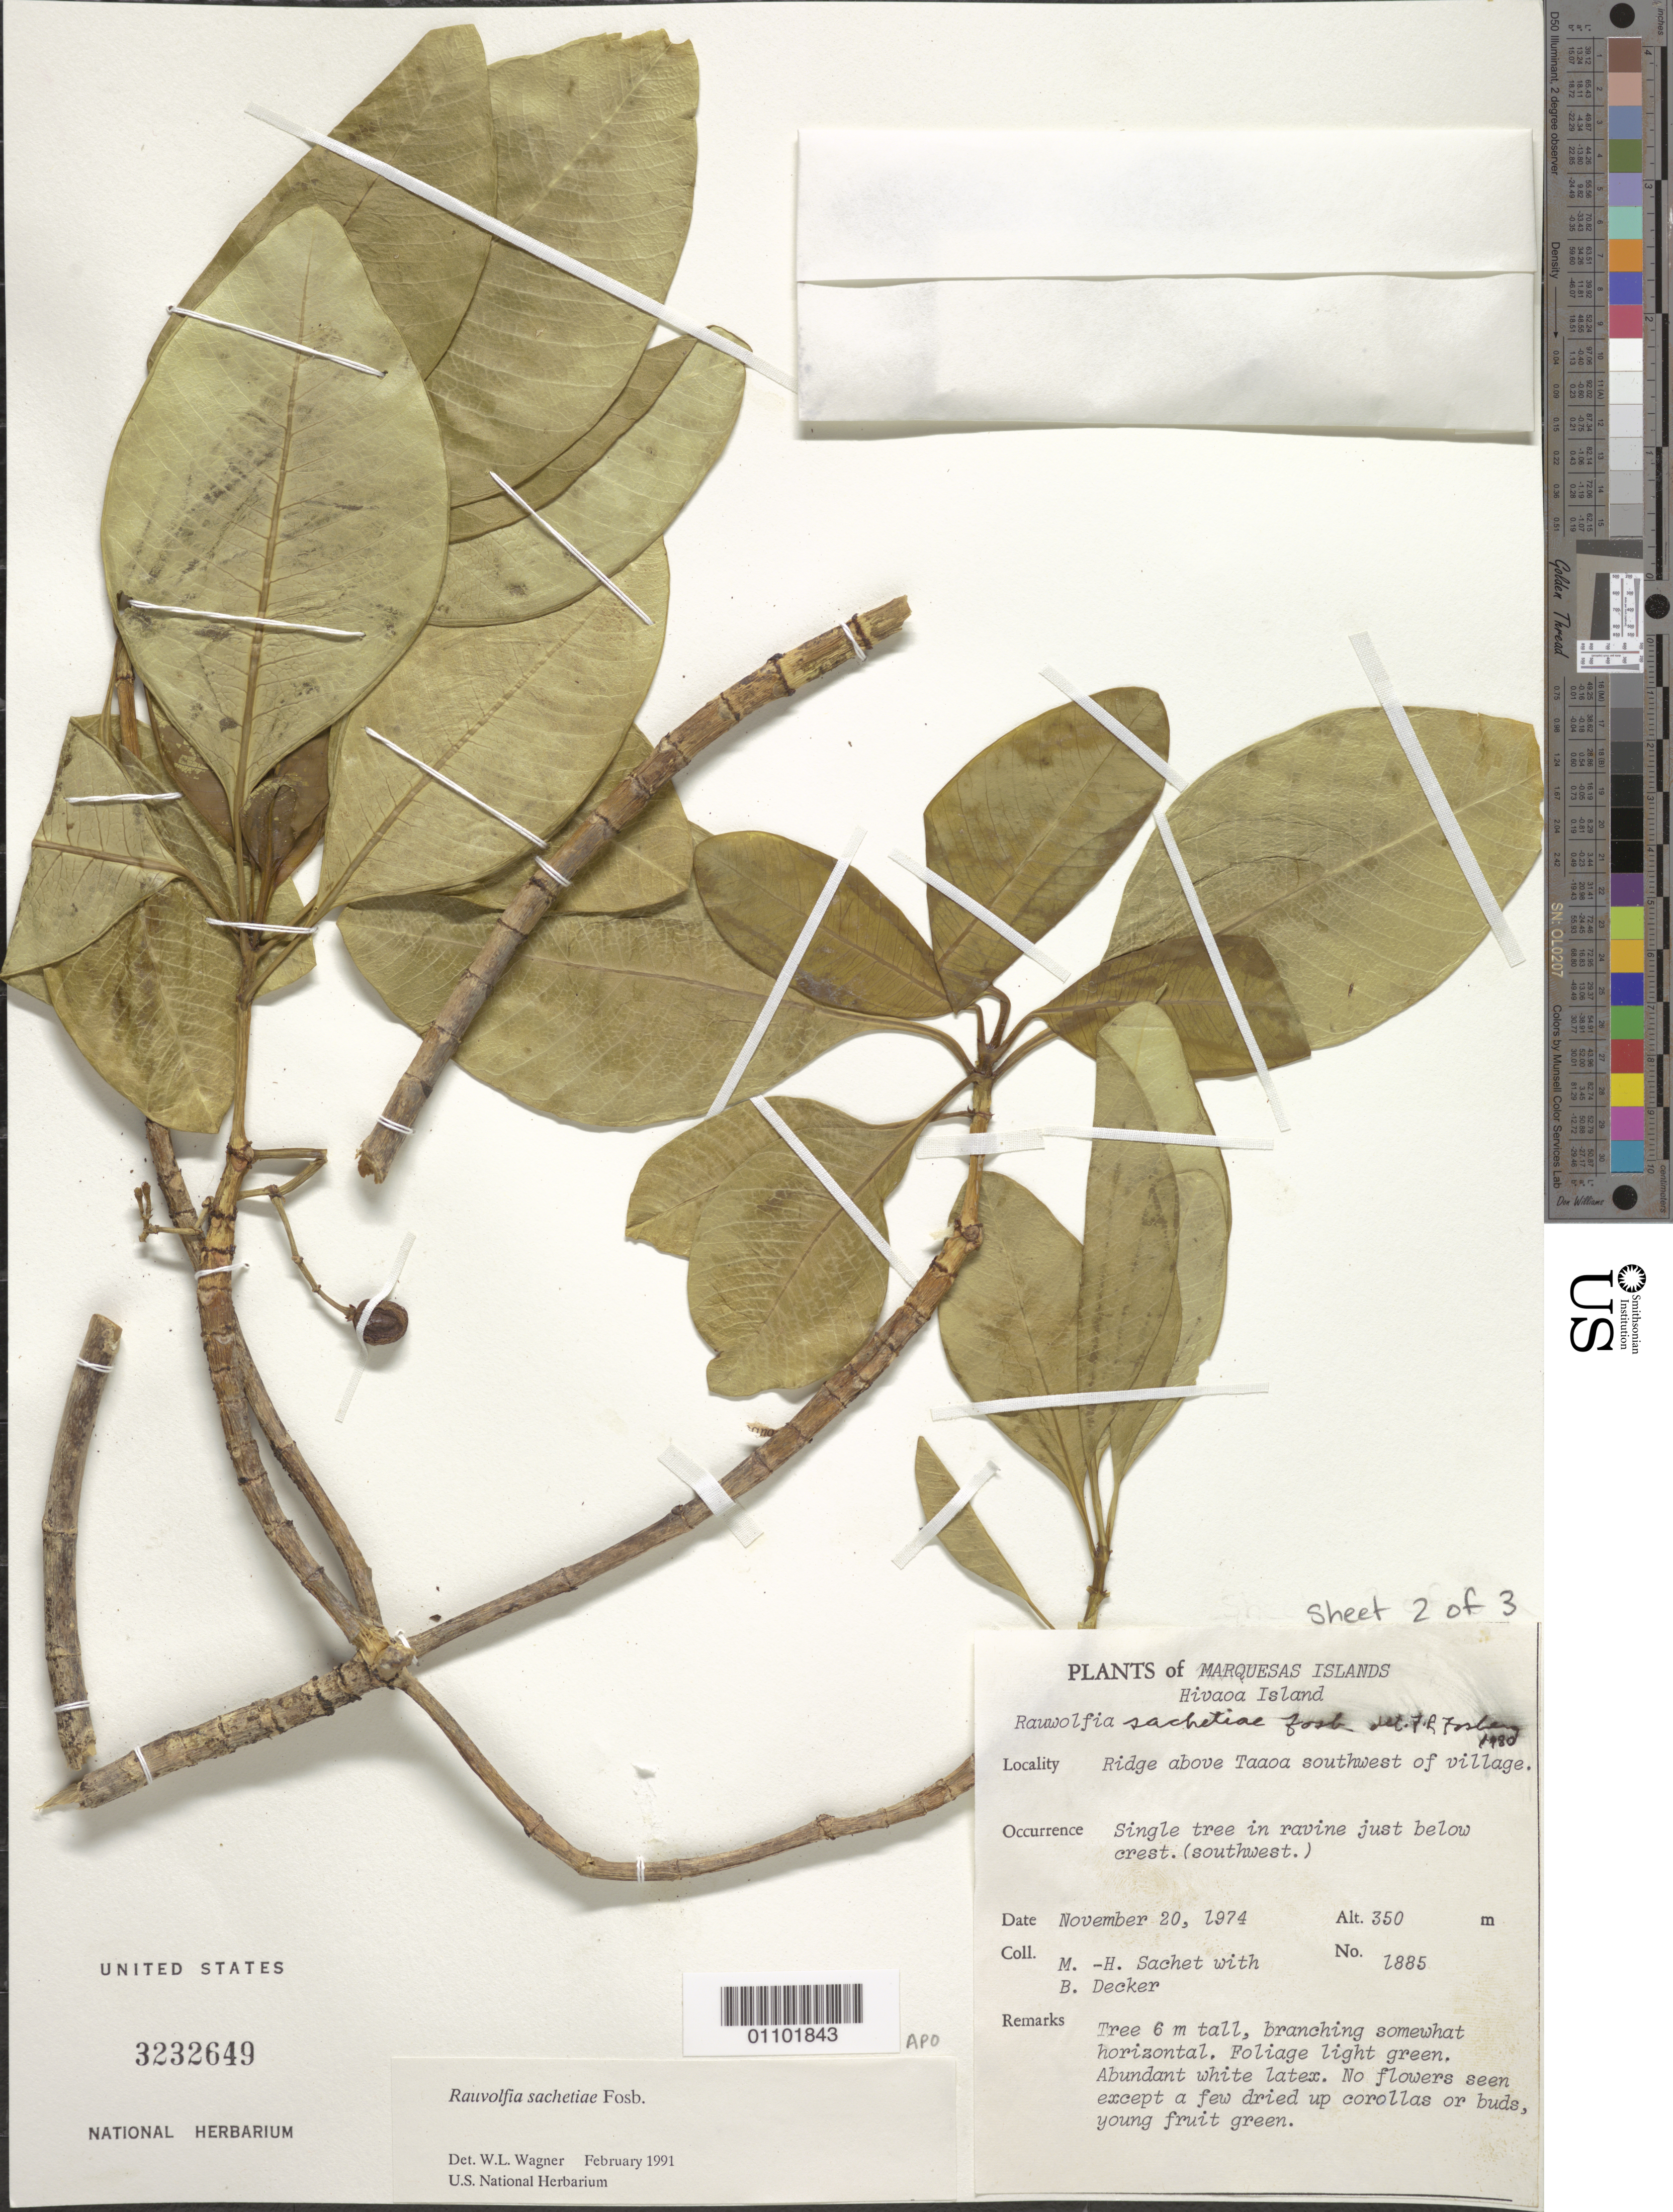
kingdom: Plantae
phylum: Tracheophyta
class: Magnoliopsida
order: Gentianales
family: Apocynaceae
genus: Rauvolfia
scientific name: Rauvolfia sachetiae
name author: Fosberg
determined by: Lorence, David H., (PTBG), National Tropical Botanical Garden (UNITED STATES)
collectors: M.-H. Sachet & B. G. Decker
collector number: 1885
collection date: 1974-11-20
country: French Polynesia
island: Hiva Oa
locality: Ridge above Taaoa, SW of village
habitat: Single tree in ravine just below crest (southwest)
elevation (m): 350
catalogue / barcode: US 3232649